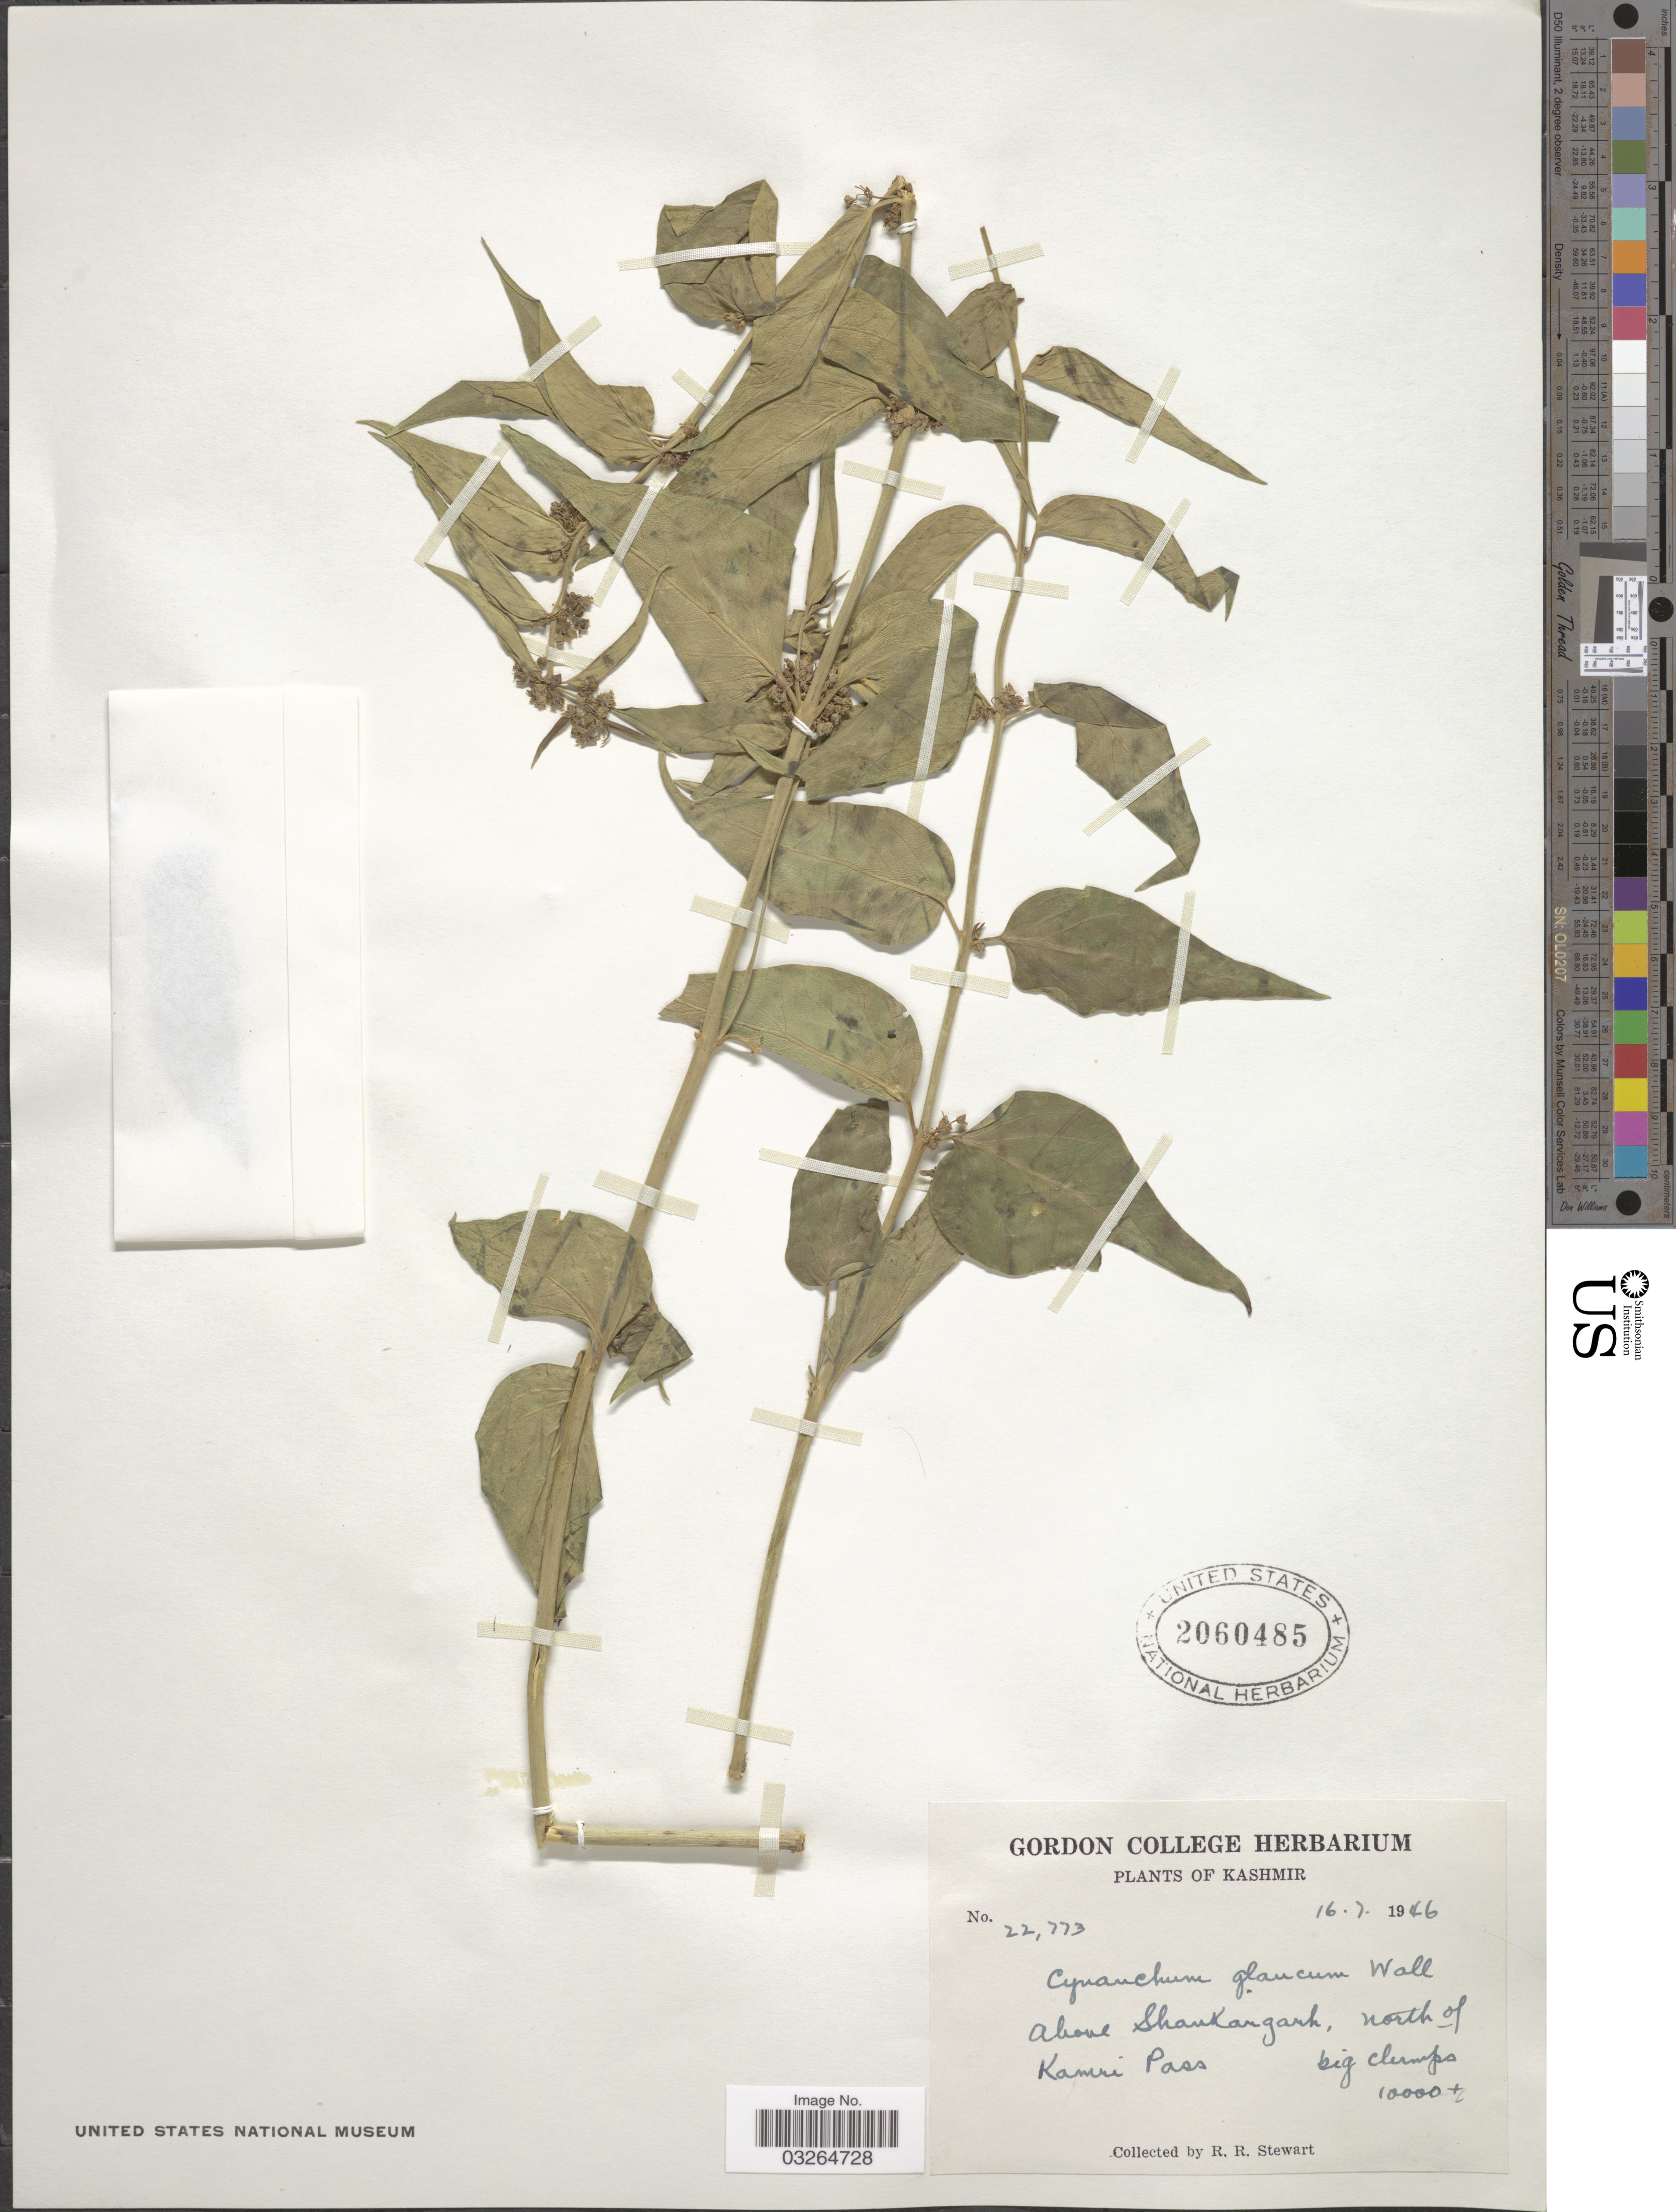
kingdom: Plantae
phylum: Tracheophyta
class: Magnoliopsida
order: Gentianales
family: Apocynaceae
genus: Cynanchum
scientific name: Cynanchum canescens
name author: (Willd.) K. Schum.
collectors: R. Stewart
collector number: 22773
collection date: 1946-07-16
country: India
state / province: Jammu and Kashmir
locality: Kashmir. Above Shankanganh, north of Kamri Pass.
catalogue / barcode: US 2060485